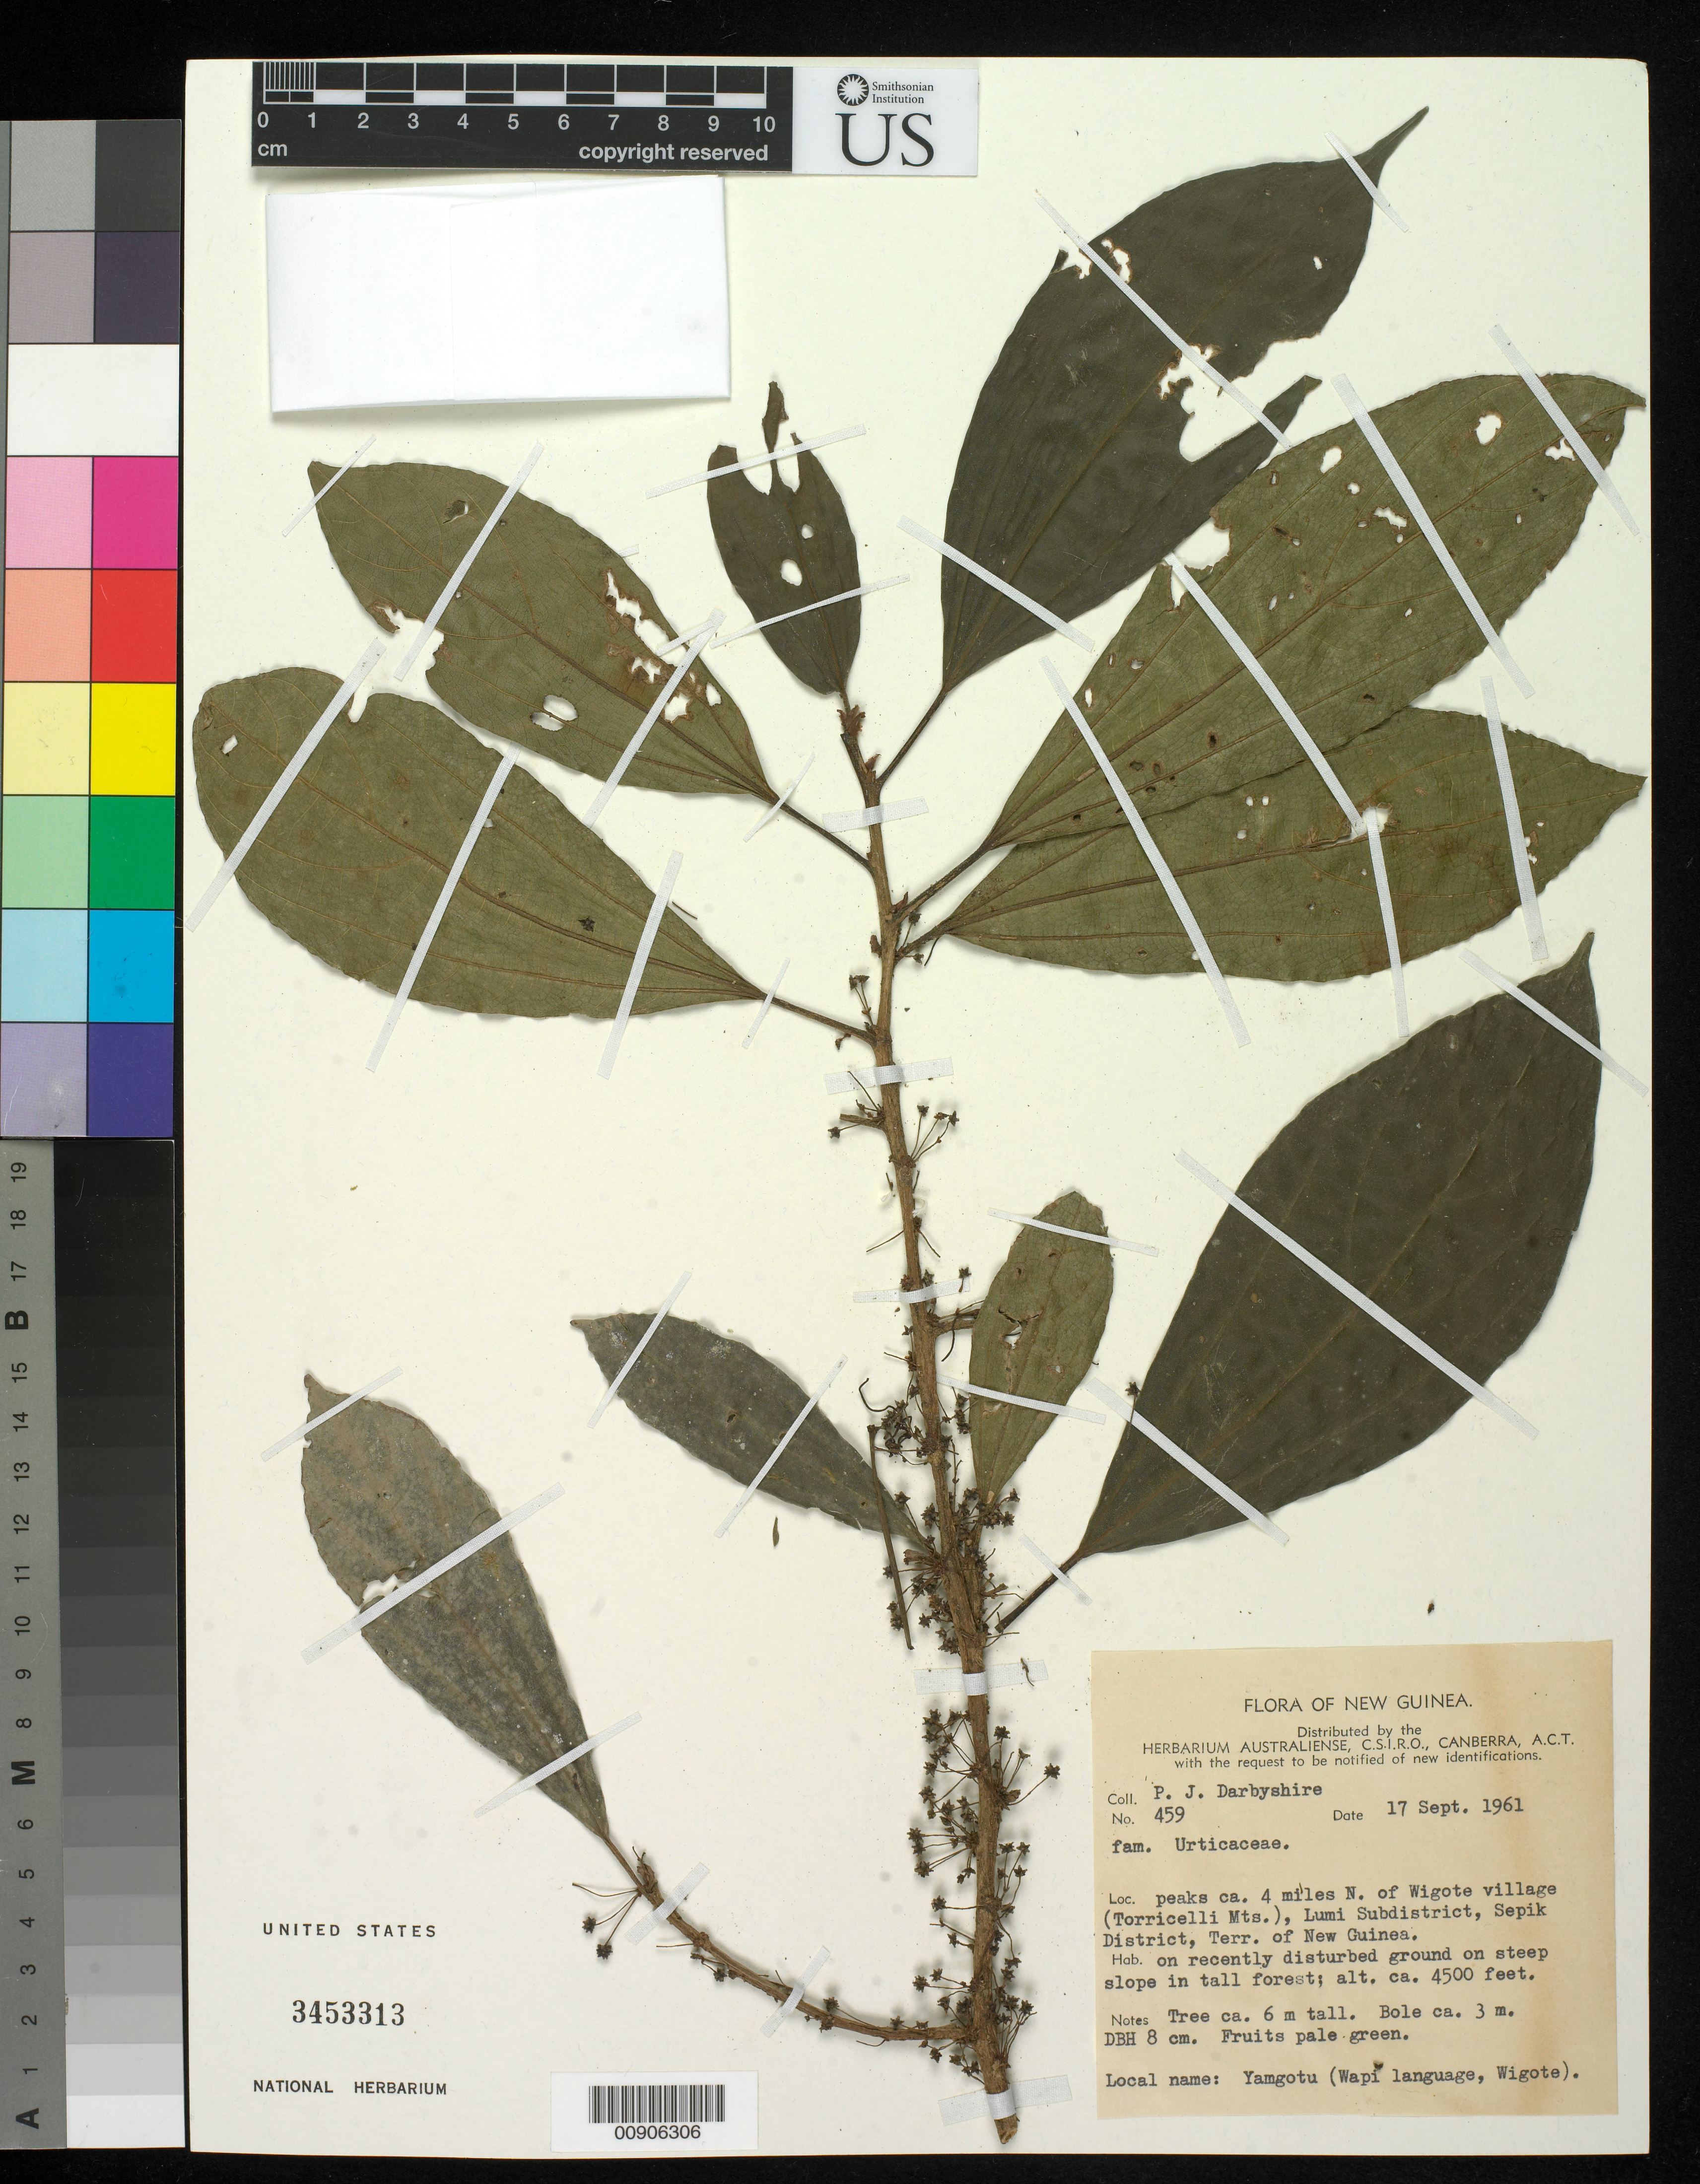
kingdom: Plantae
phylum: Tracheophyta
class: Magnoliopsida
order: Rosales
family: Urticaceae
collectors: P. Darbyshire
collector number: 459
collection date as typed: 17 Sep 1961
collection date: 1961-09-17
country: Papua New Guinea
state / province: Sandaun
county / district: Lumi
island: New Guinea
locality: peaks ca. 4 miles N of Wigote village (Torricelli Mts.), Lumi Subdistrict, Sepik District, Terr. Of New Guinea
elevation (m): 1372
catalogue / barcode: US 3453313